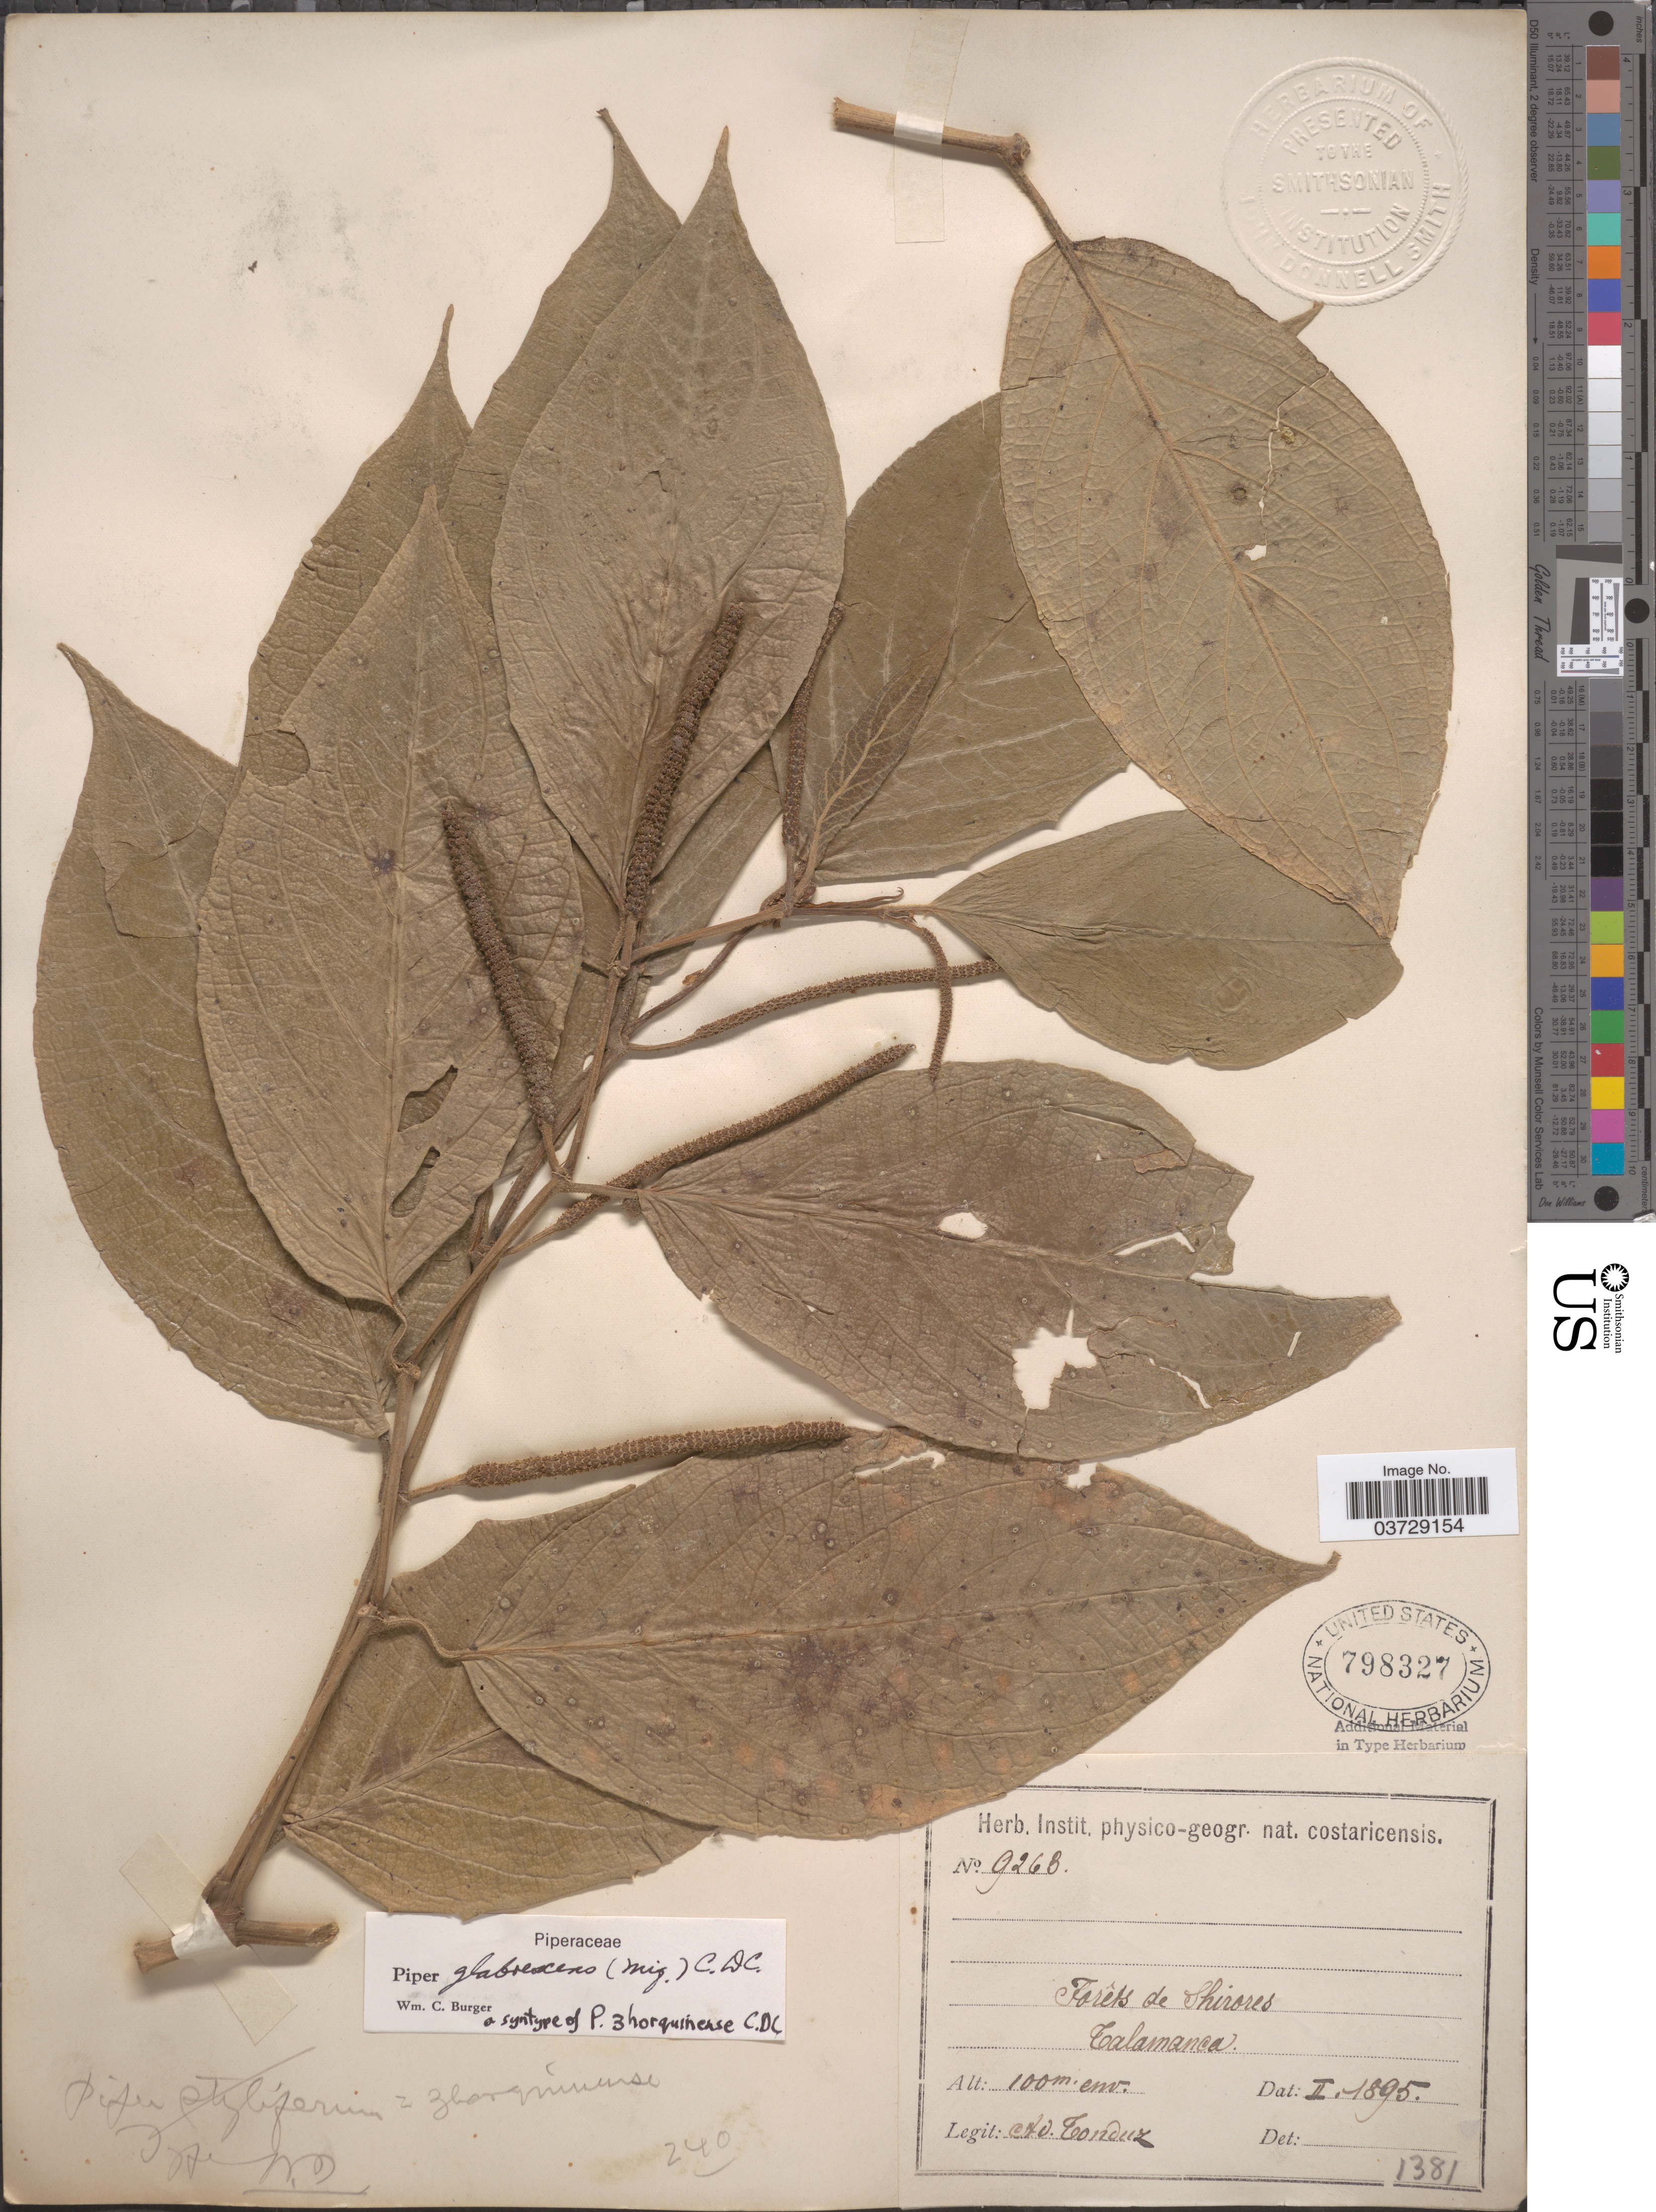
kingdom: Plantae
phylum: Tracheophyta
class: Magnoliopsida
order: Piperales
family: Piperaceae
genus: Piper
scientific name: Piper glabrescens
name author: (Miq.) C. DC.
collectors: A. Tonduz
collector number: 9263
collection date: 1895-02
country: Costa Rica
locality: Forêts de Shirores. Talamanca.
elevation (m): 100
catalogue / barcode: US 798327